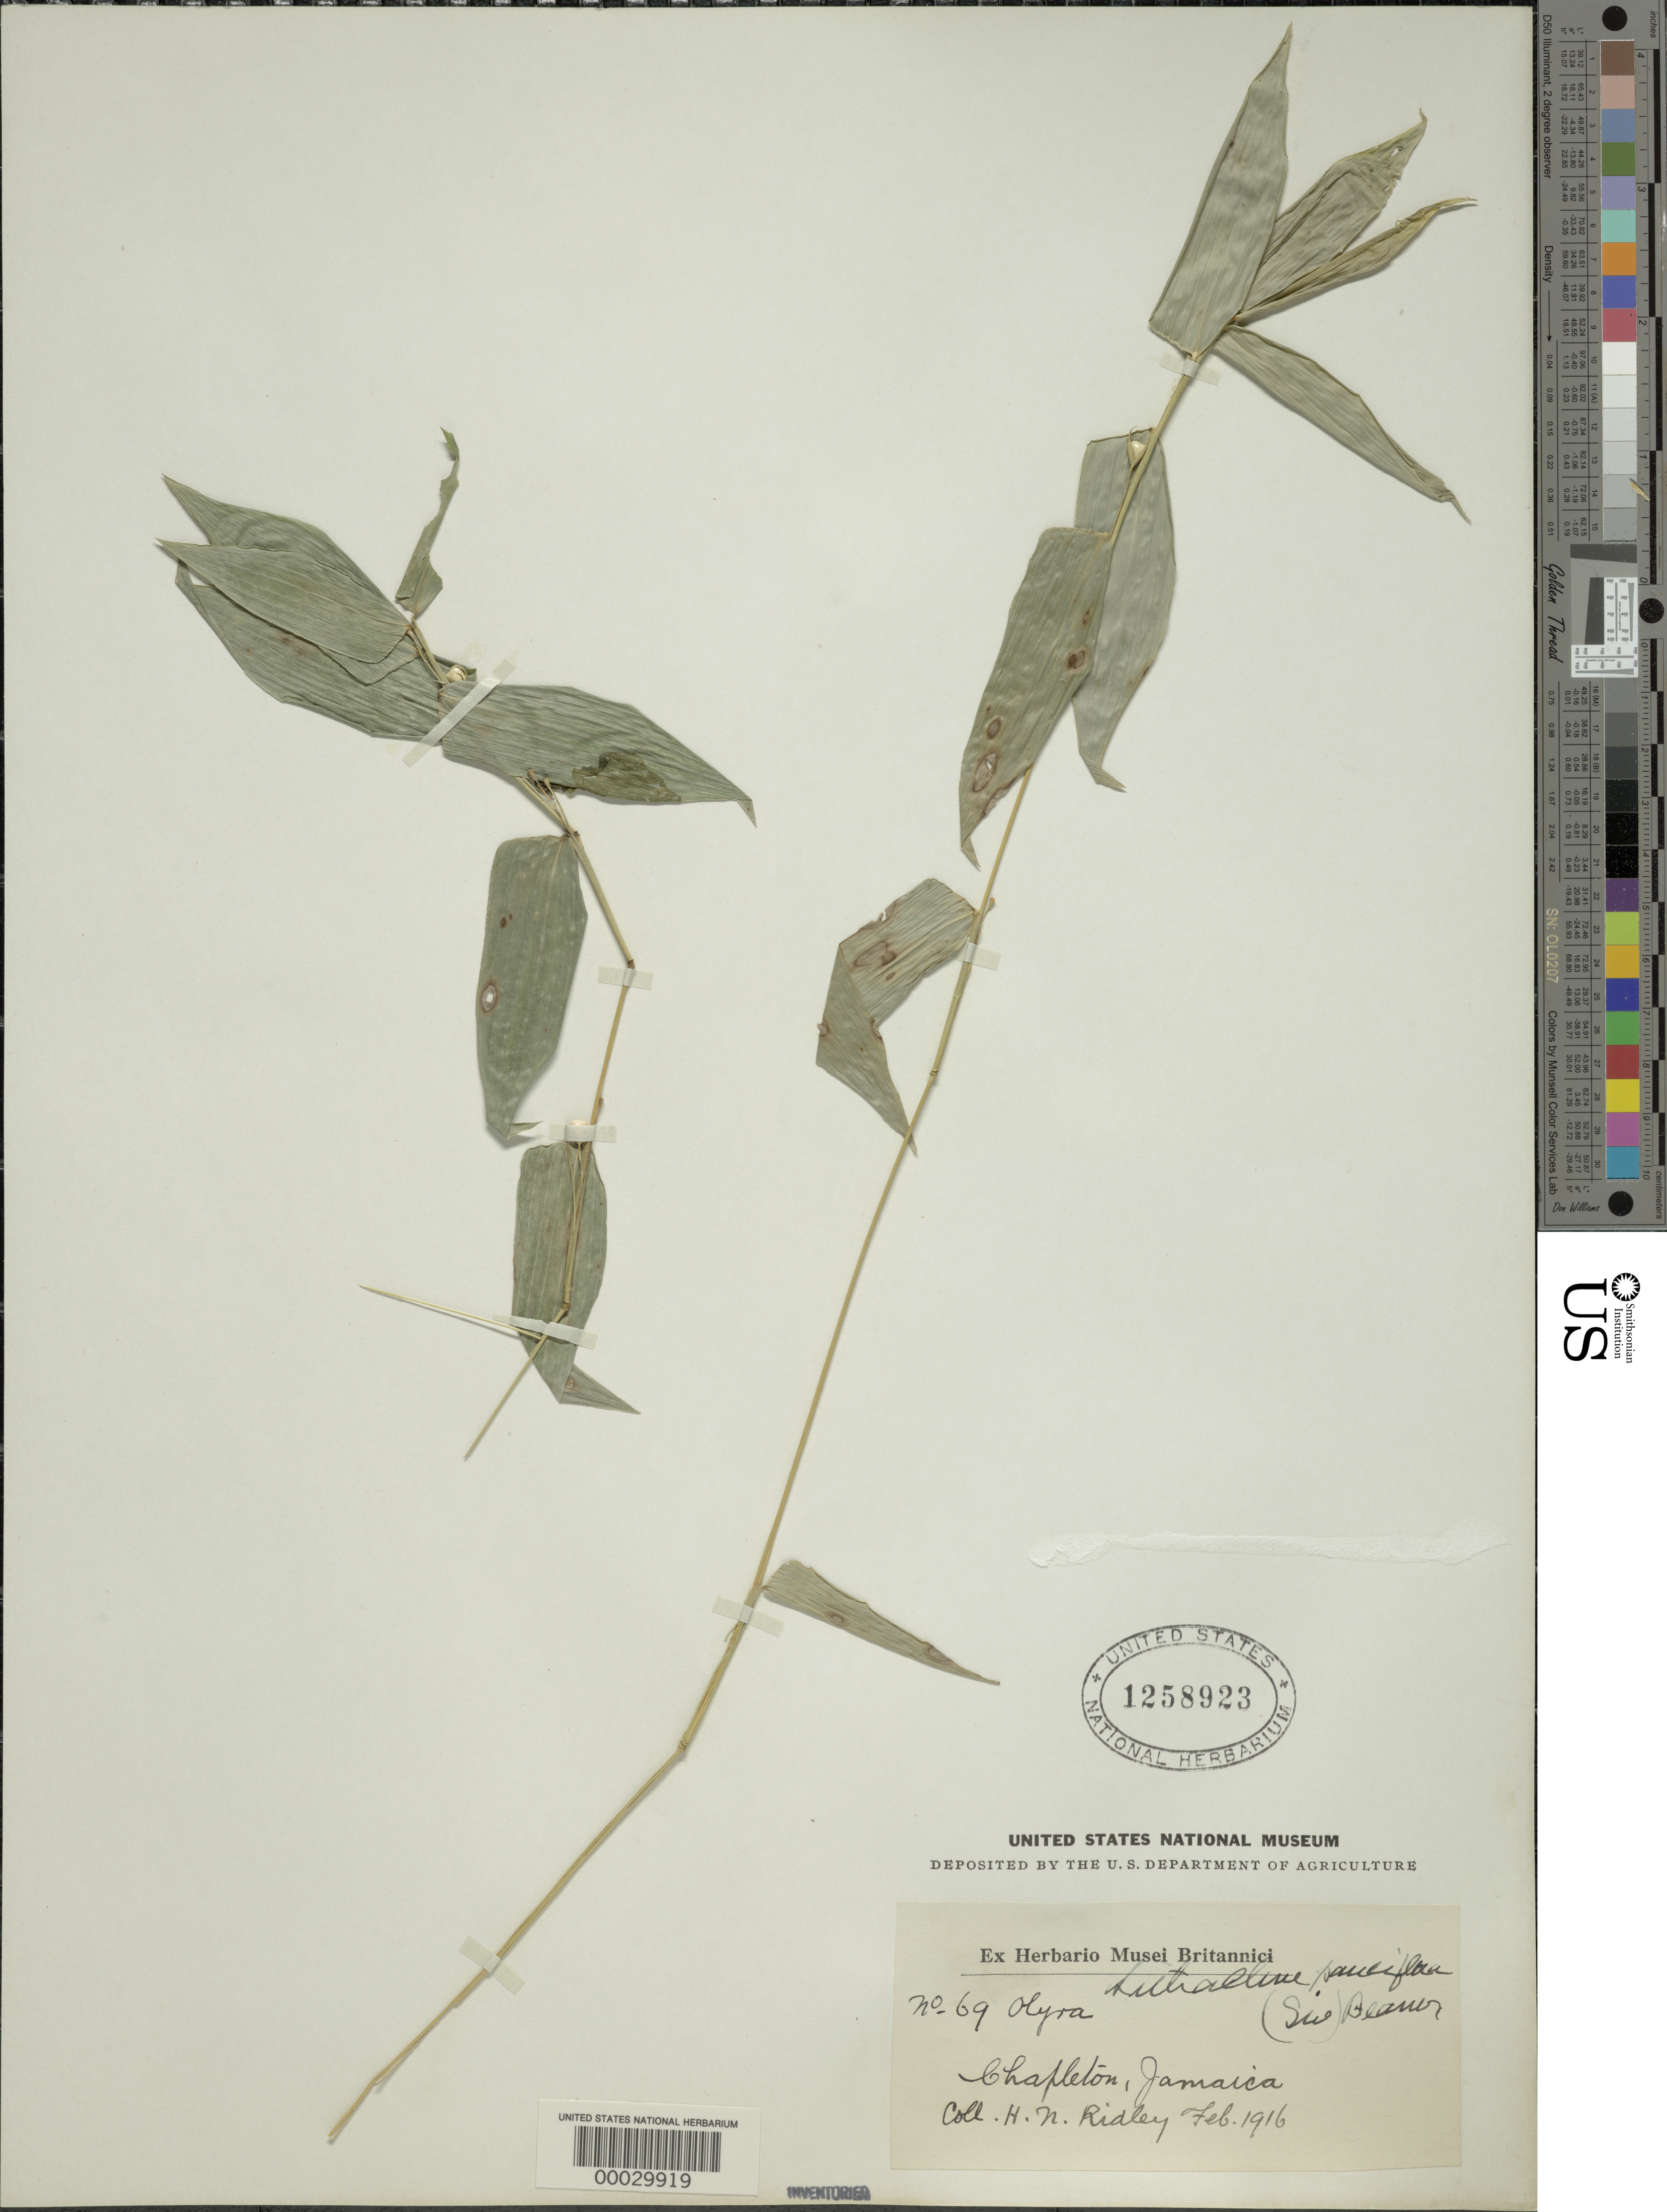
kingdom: Plantae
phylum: Tracheophyta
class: Liliopsida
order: Poales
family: Poaceae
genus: Lithachne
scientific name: Lithachne pauciflora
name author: (Sw.) P. Beauv.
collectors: H. N. Ridley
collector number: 69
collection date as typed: Feb 1916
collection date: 1916-02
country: Jamaica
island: Greater Antilles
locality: Chapleton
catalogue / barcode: US 1258923